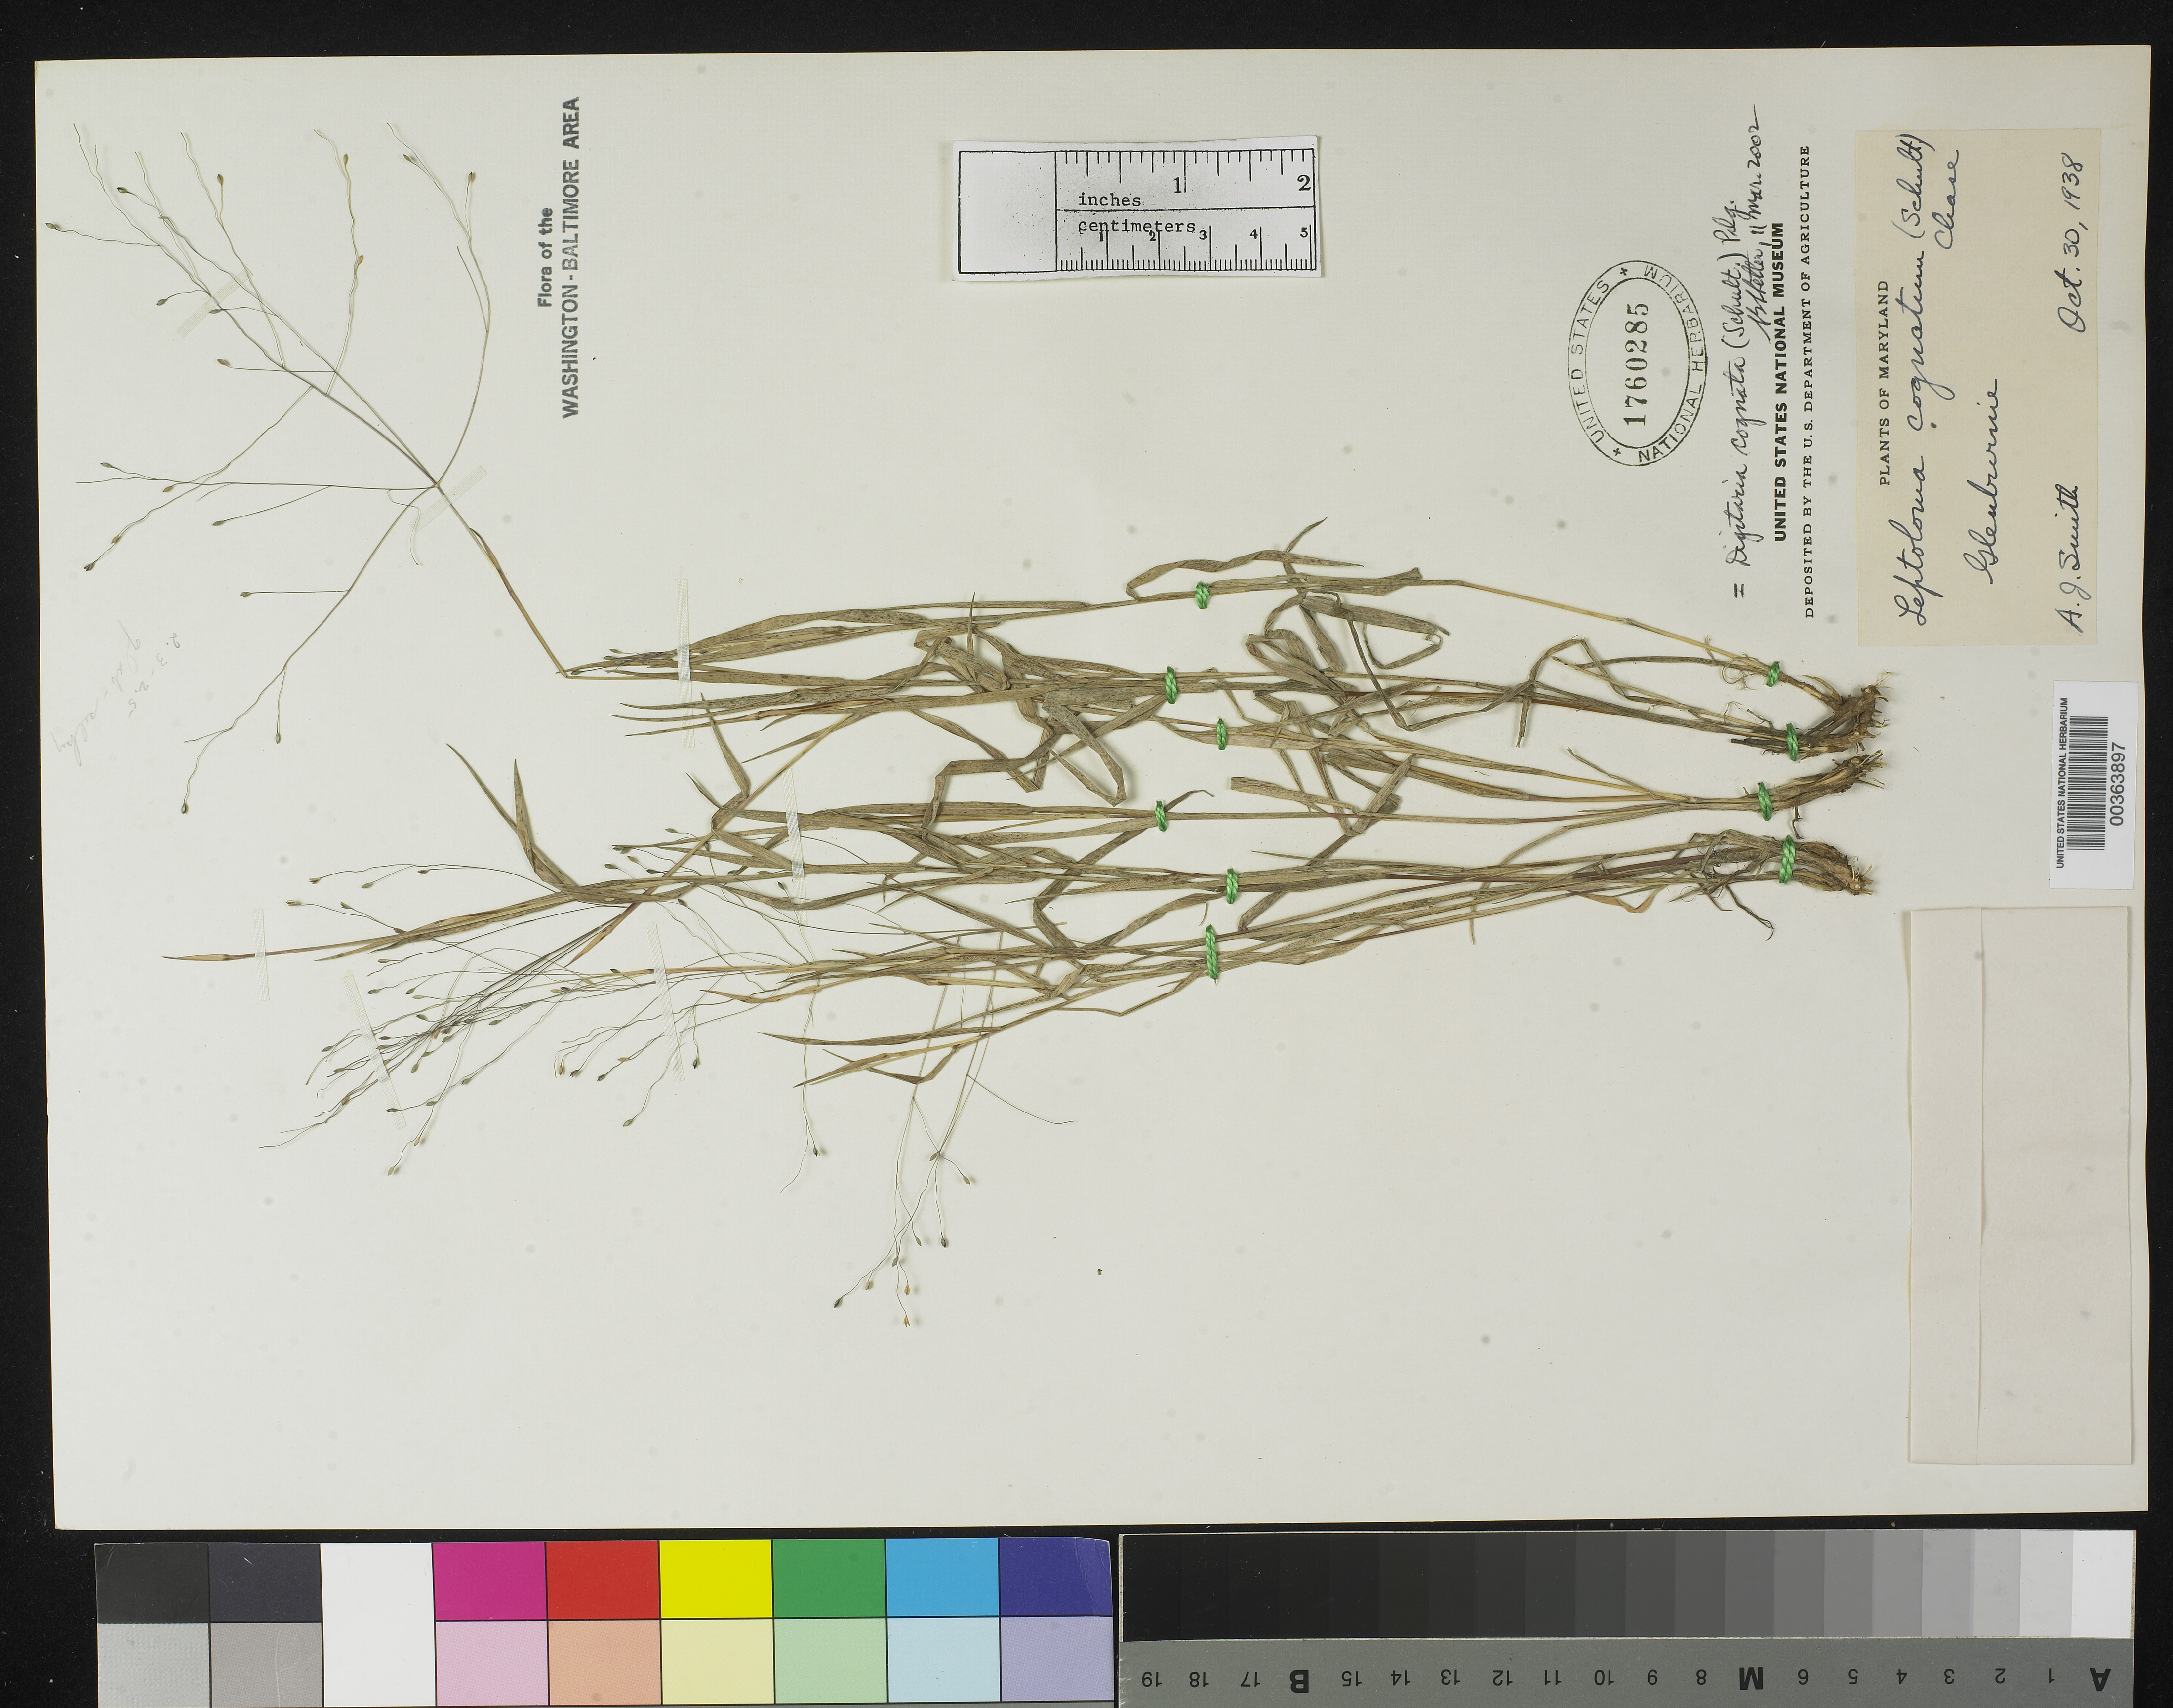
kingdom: Plantae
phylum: Tracheophyta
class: Liliopsida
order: Poales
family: Poaceae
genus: Digitaria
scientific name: Digitaria cognata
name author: (Scult.) Pilg.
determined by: Shetler, Stanwyn G., (US), NMNH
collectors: A. J. Smith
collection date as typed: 30 Oct 1938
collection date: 1938-10-30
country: United States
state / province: Maryland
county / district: Anne Arundel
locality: Glen Burnie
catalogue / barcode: US 1760285